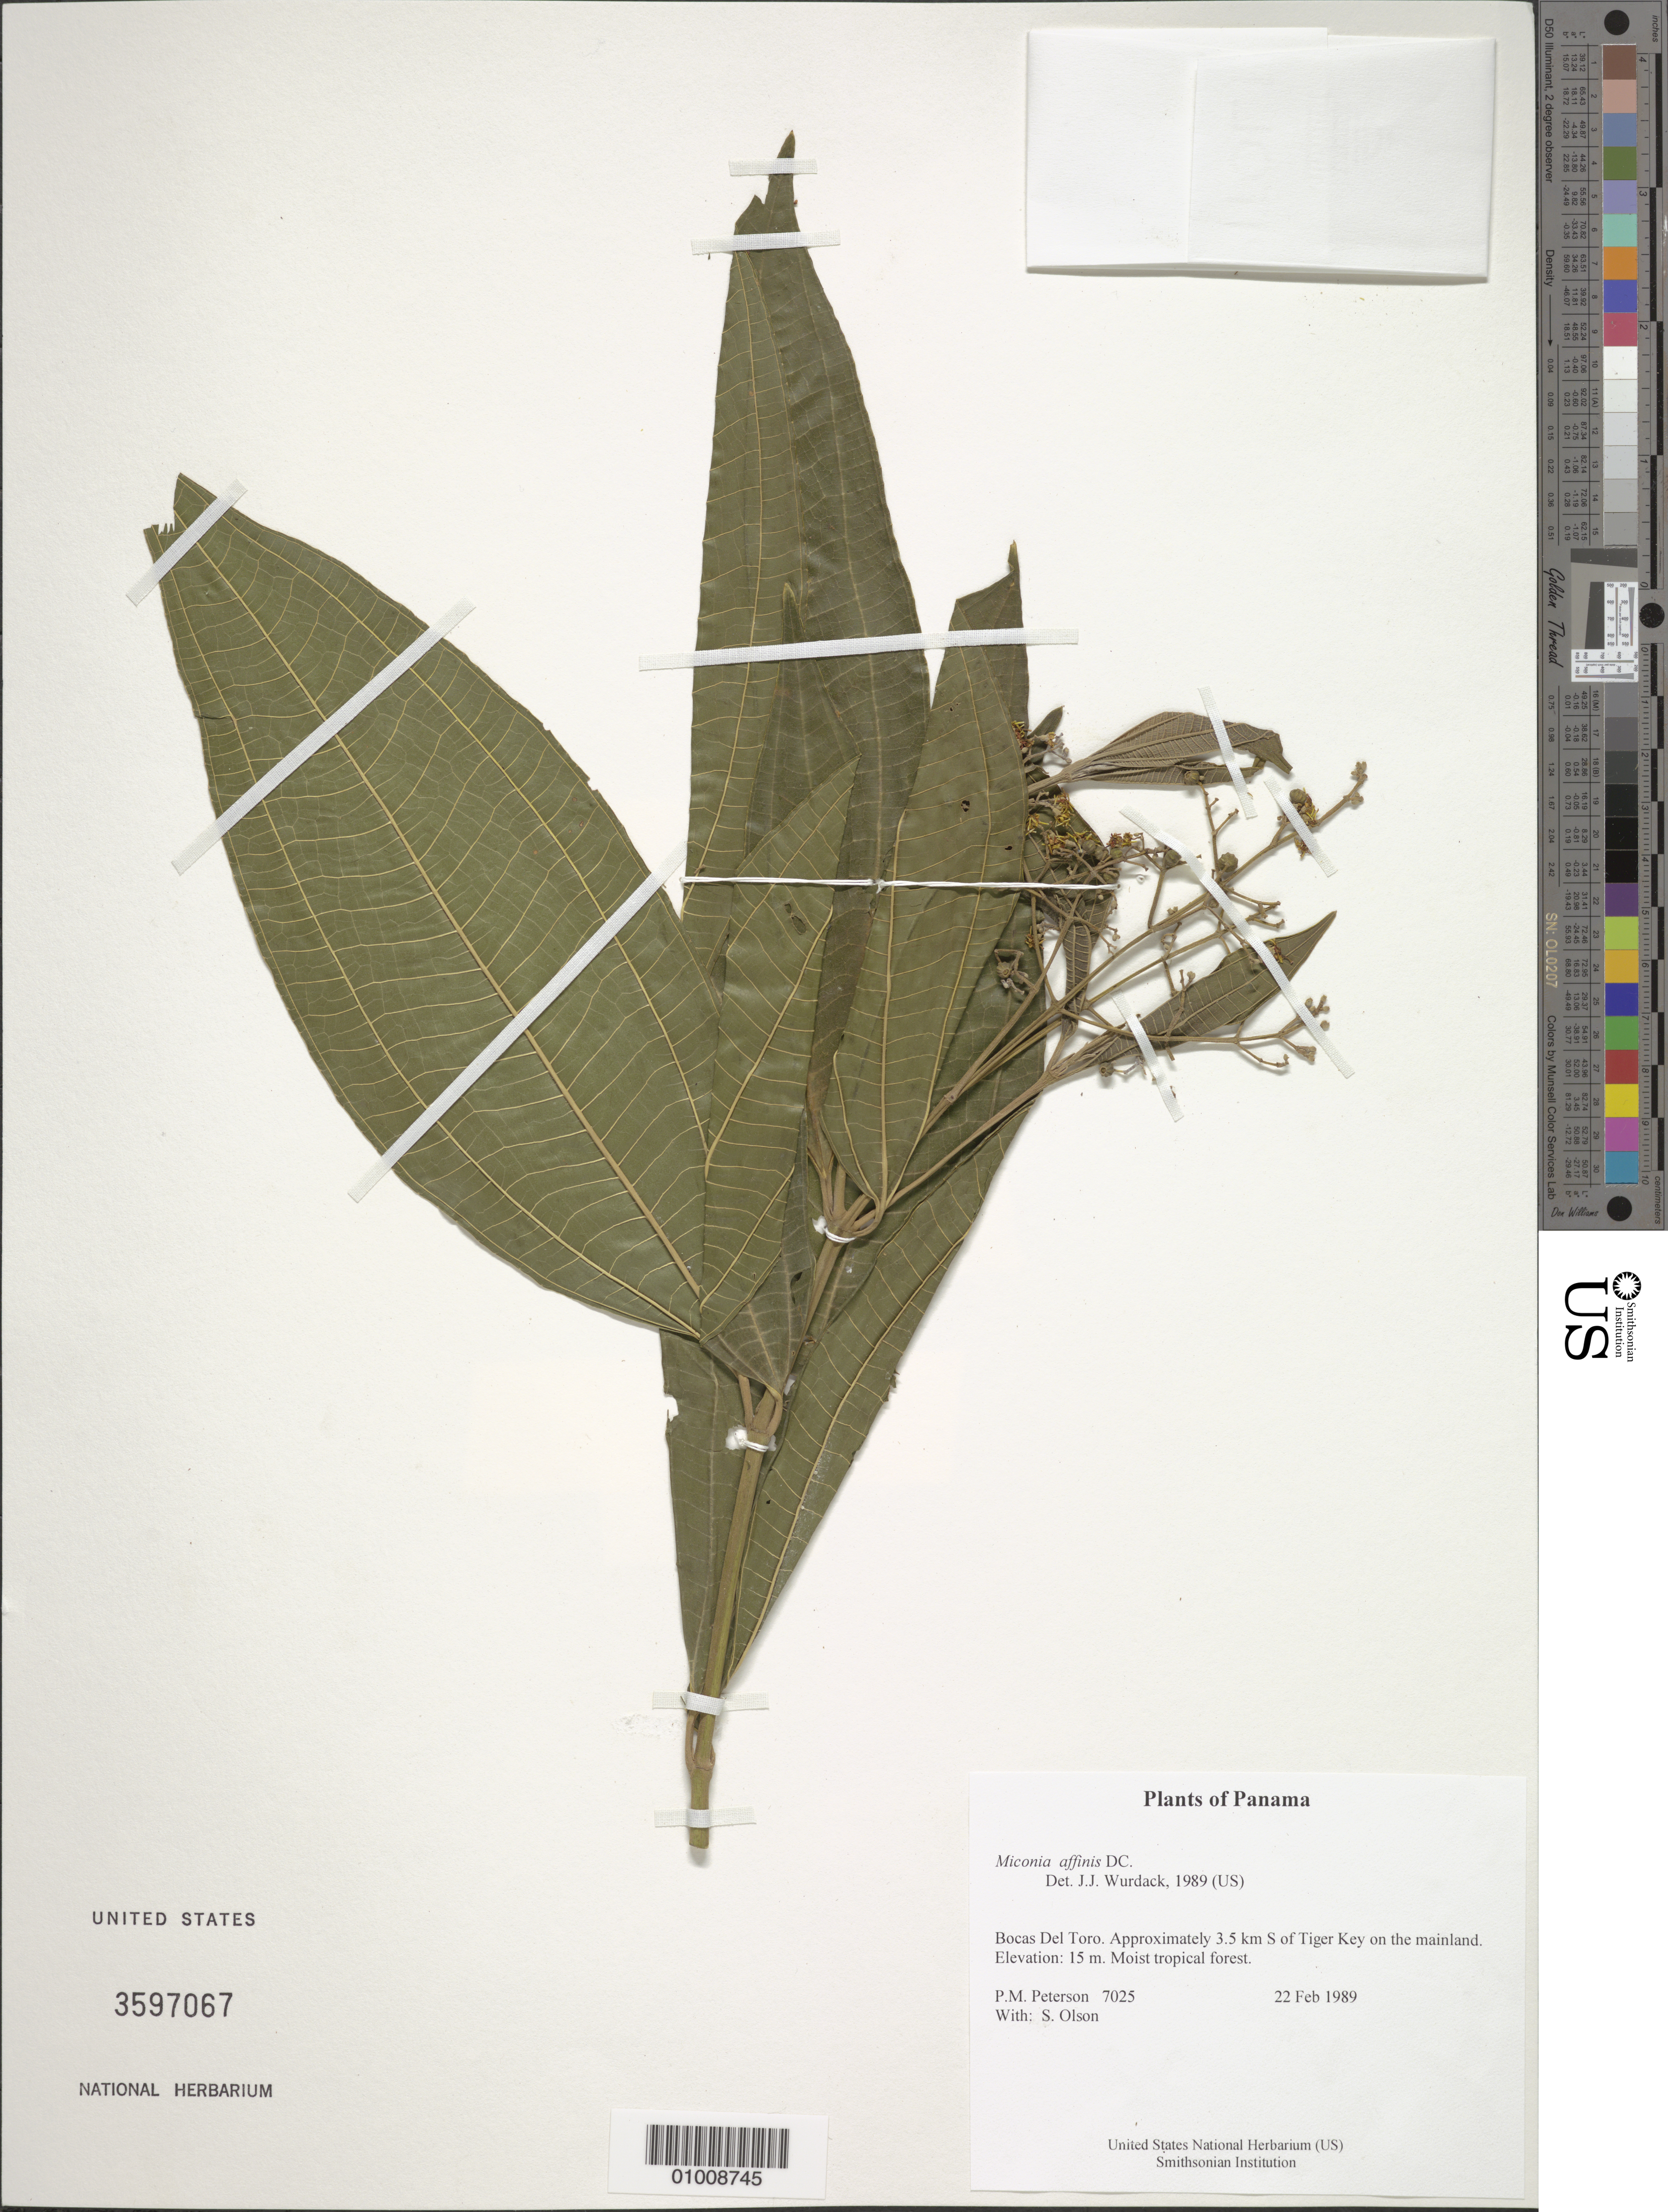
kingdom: Plantae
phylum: Tracheophyta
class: Magnoliopsida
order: Myrtales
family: Melastomataceae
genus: Miconia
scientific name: Miconia affinis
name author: DC.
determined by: Wurdack, Kenneth J., (US), Smithsonian Institution - National Museum of Natural History (UNITED STATES)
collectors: P. M. Peterson & S. Olson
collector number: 07025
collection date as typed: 22 Feb 1989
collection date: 1989-02-22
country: Panama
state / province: Bocas del Toro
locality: Approximately 3.5 km S of Tiger Key on the mainland.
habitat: Moist tropical forest.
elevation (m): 15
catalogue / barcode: US 3597067